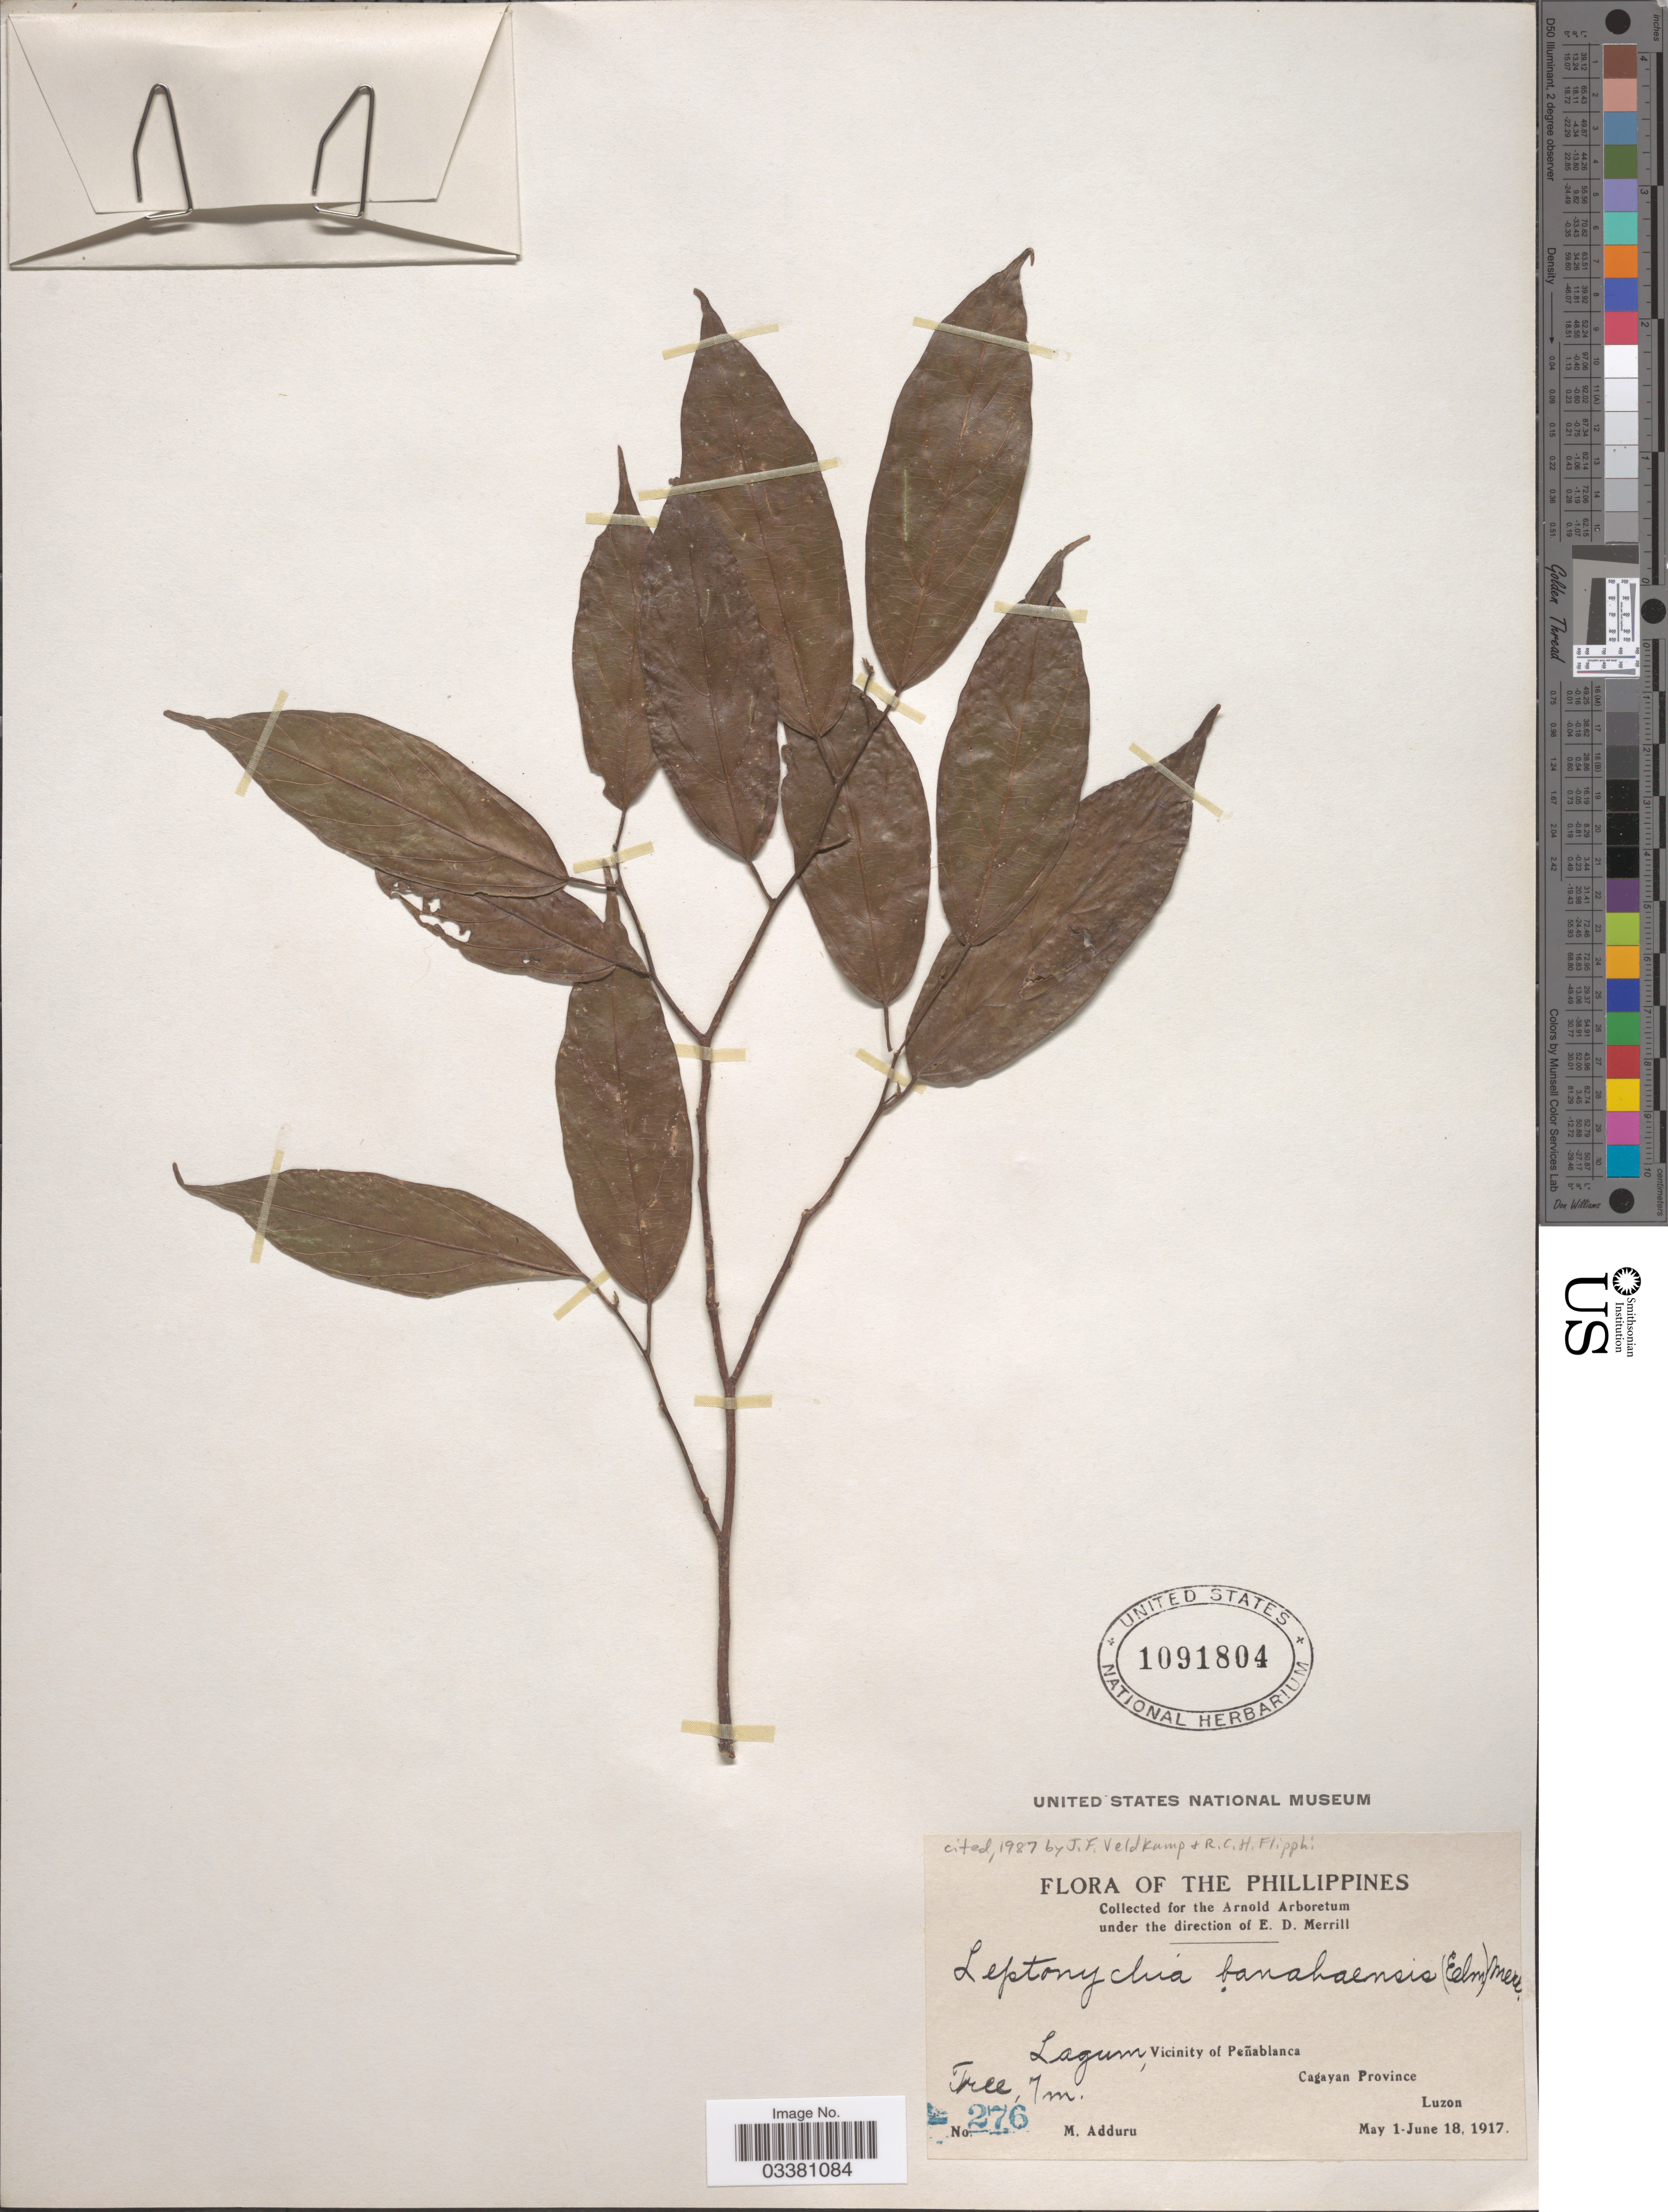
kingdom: Plantae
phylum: Tracheophyta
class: Magnoliopsida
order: Malvales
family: Malvaceae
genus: Leptonychia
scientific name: Leptonychia banahaensis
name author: Merr.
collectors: M. Adduru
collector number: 276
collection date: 1917-05-01/1917-06-18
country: Philippines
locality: Lagum, Vicinity of Peñablanca, Cagayan Province.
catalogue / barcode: US 1091804